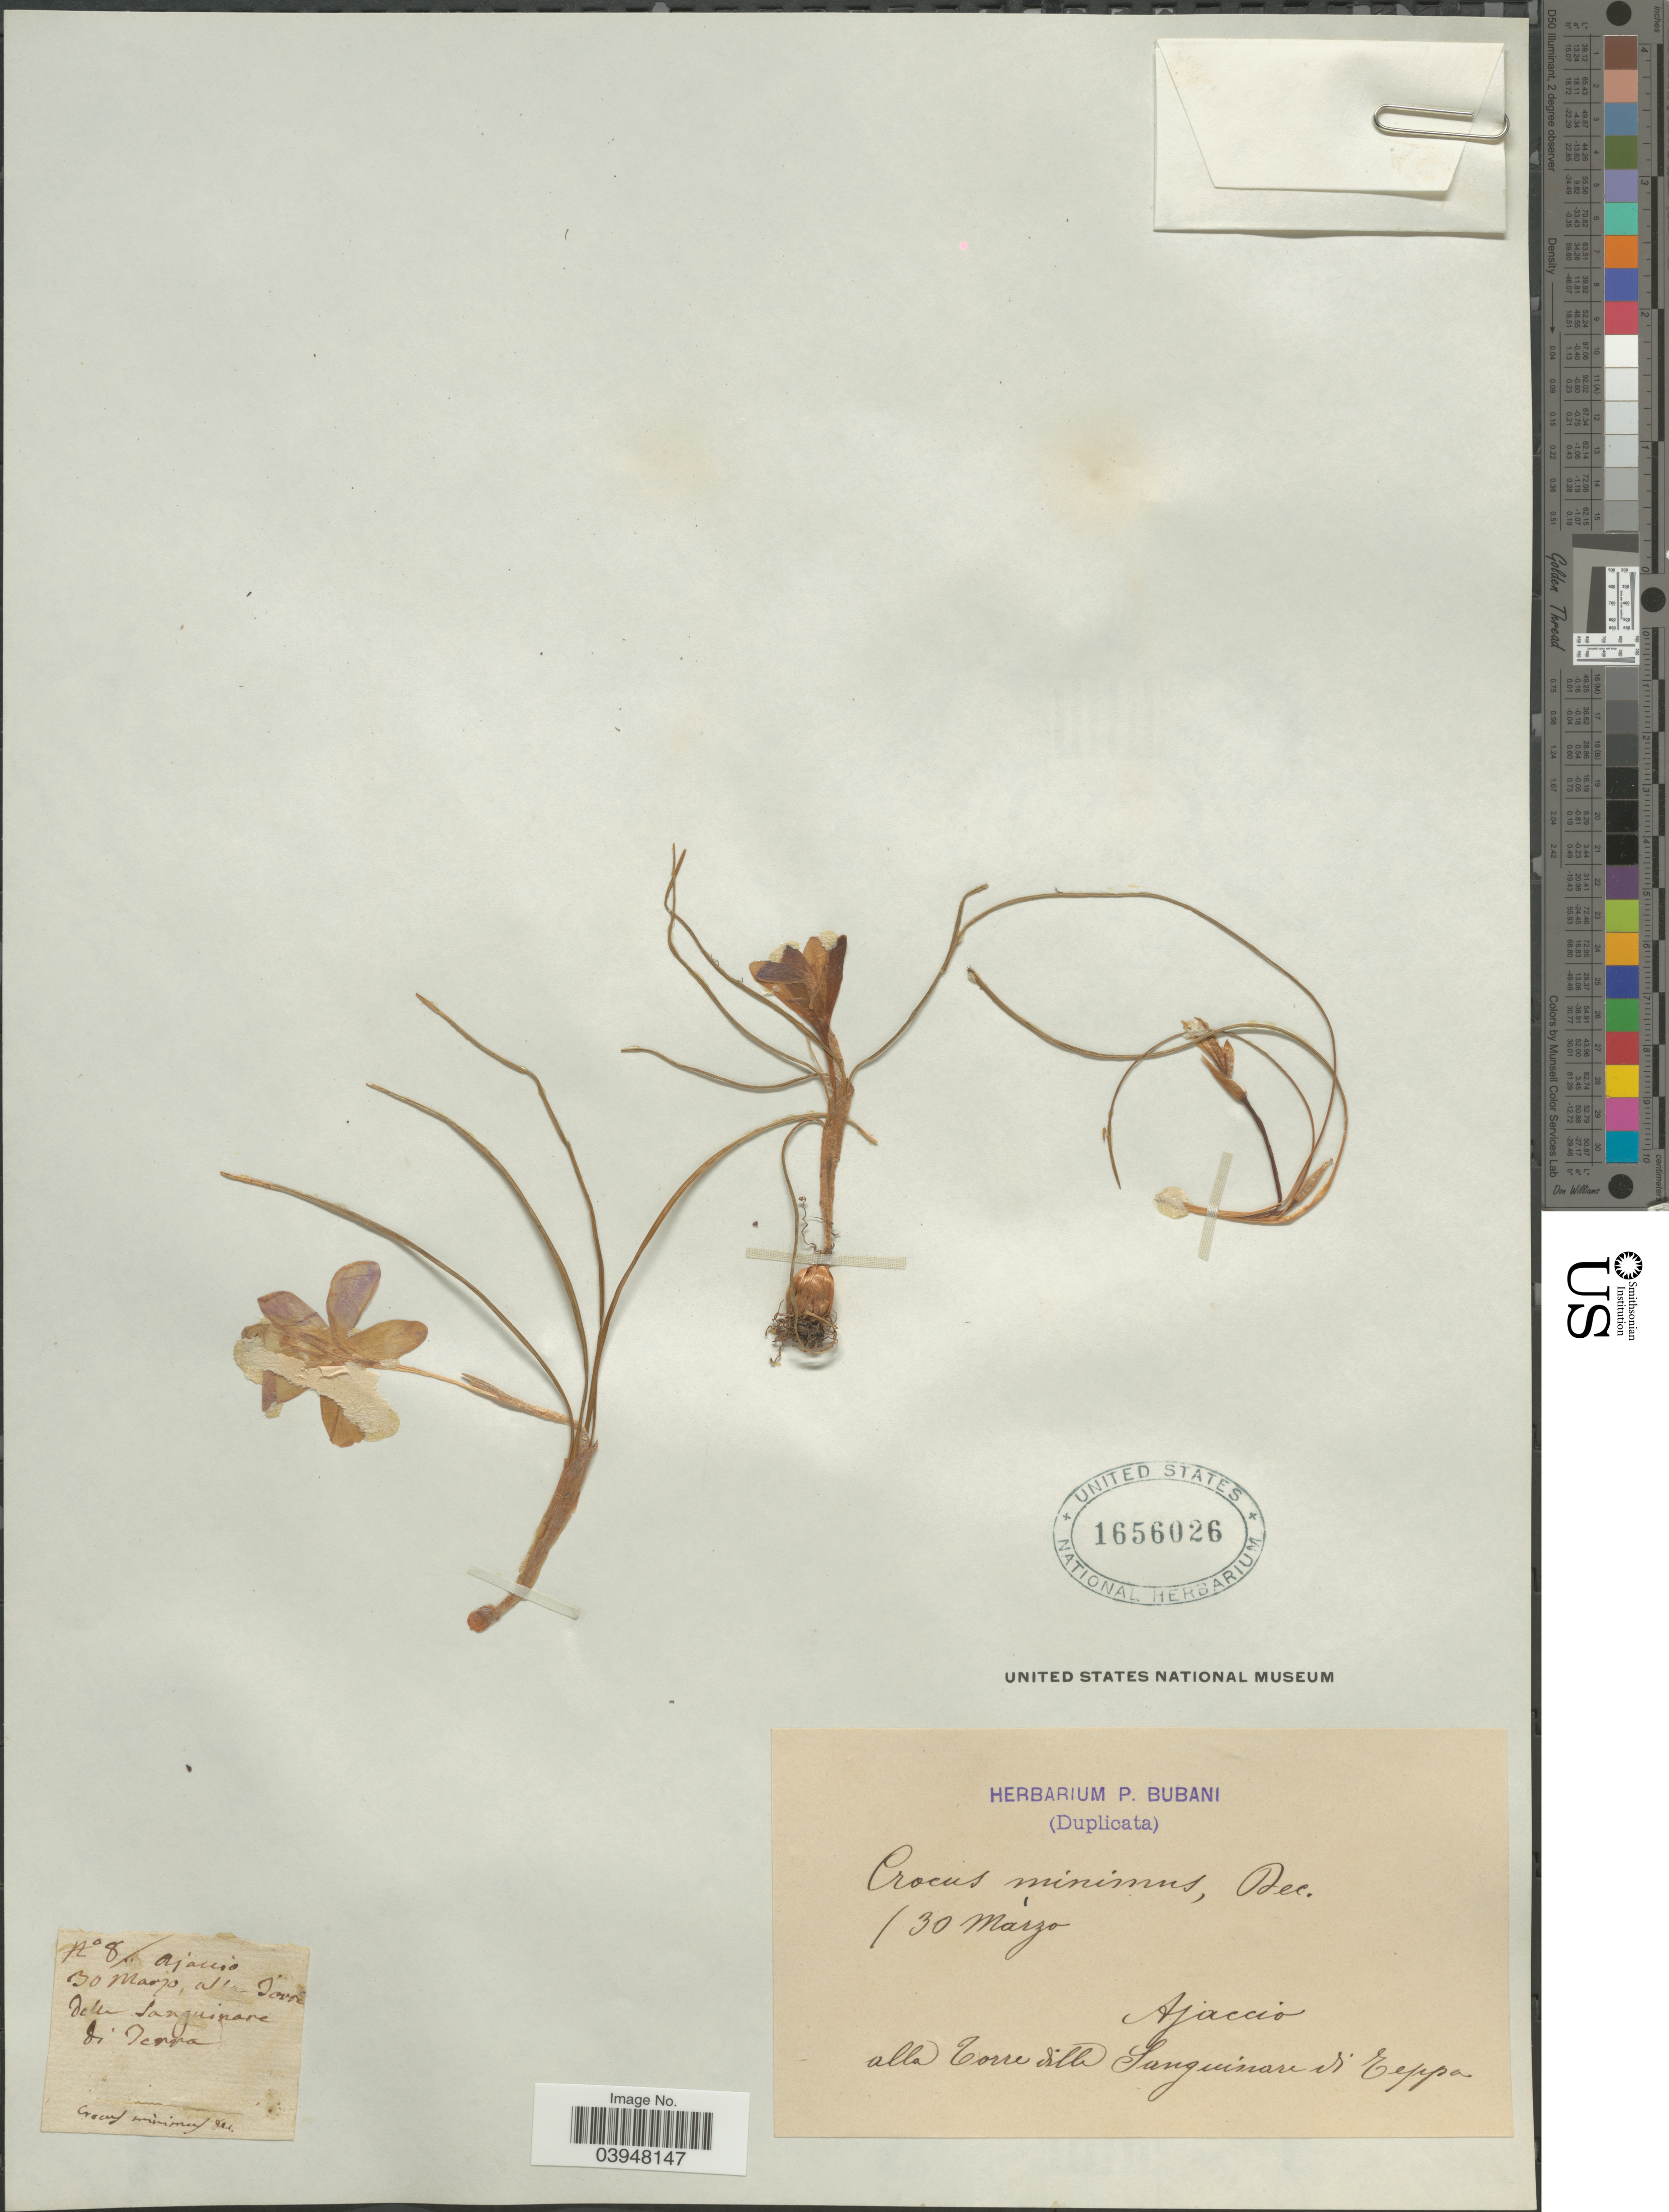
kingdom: Plantae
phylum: Tracheophyta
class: Liliopsida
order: Asparagales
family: Iridaceae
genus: Crocus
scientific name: Crocus minimus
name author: DC.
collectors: ex herb. P. Bubani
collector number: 8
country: France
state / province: Corsica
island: Corse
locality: Ajaccio. Alla Torre ville Sanguinare di Teppa.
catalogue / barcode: US 1656026